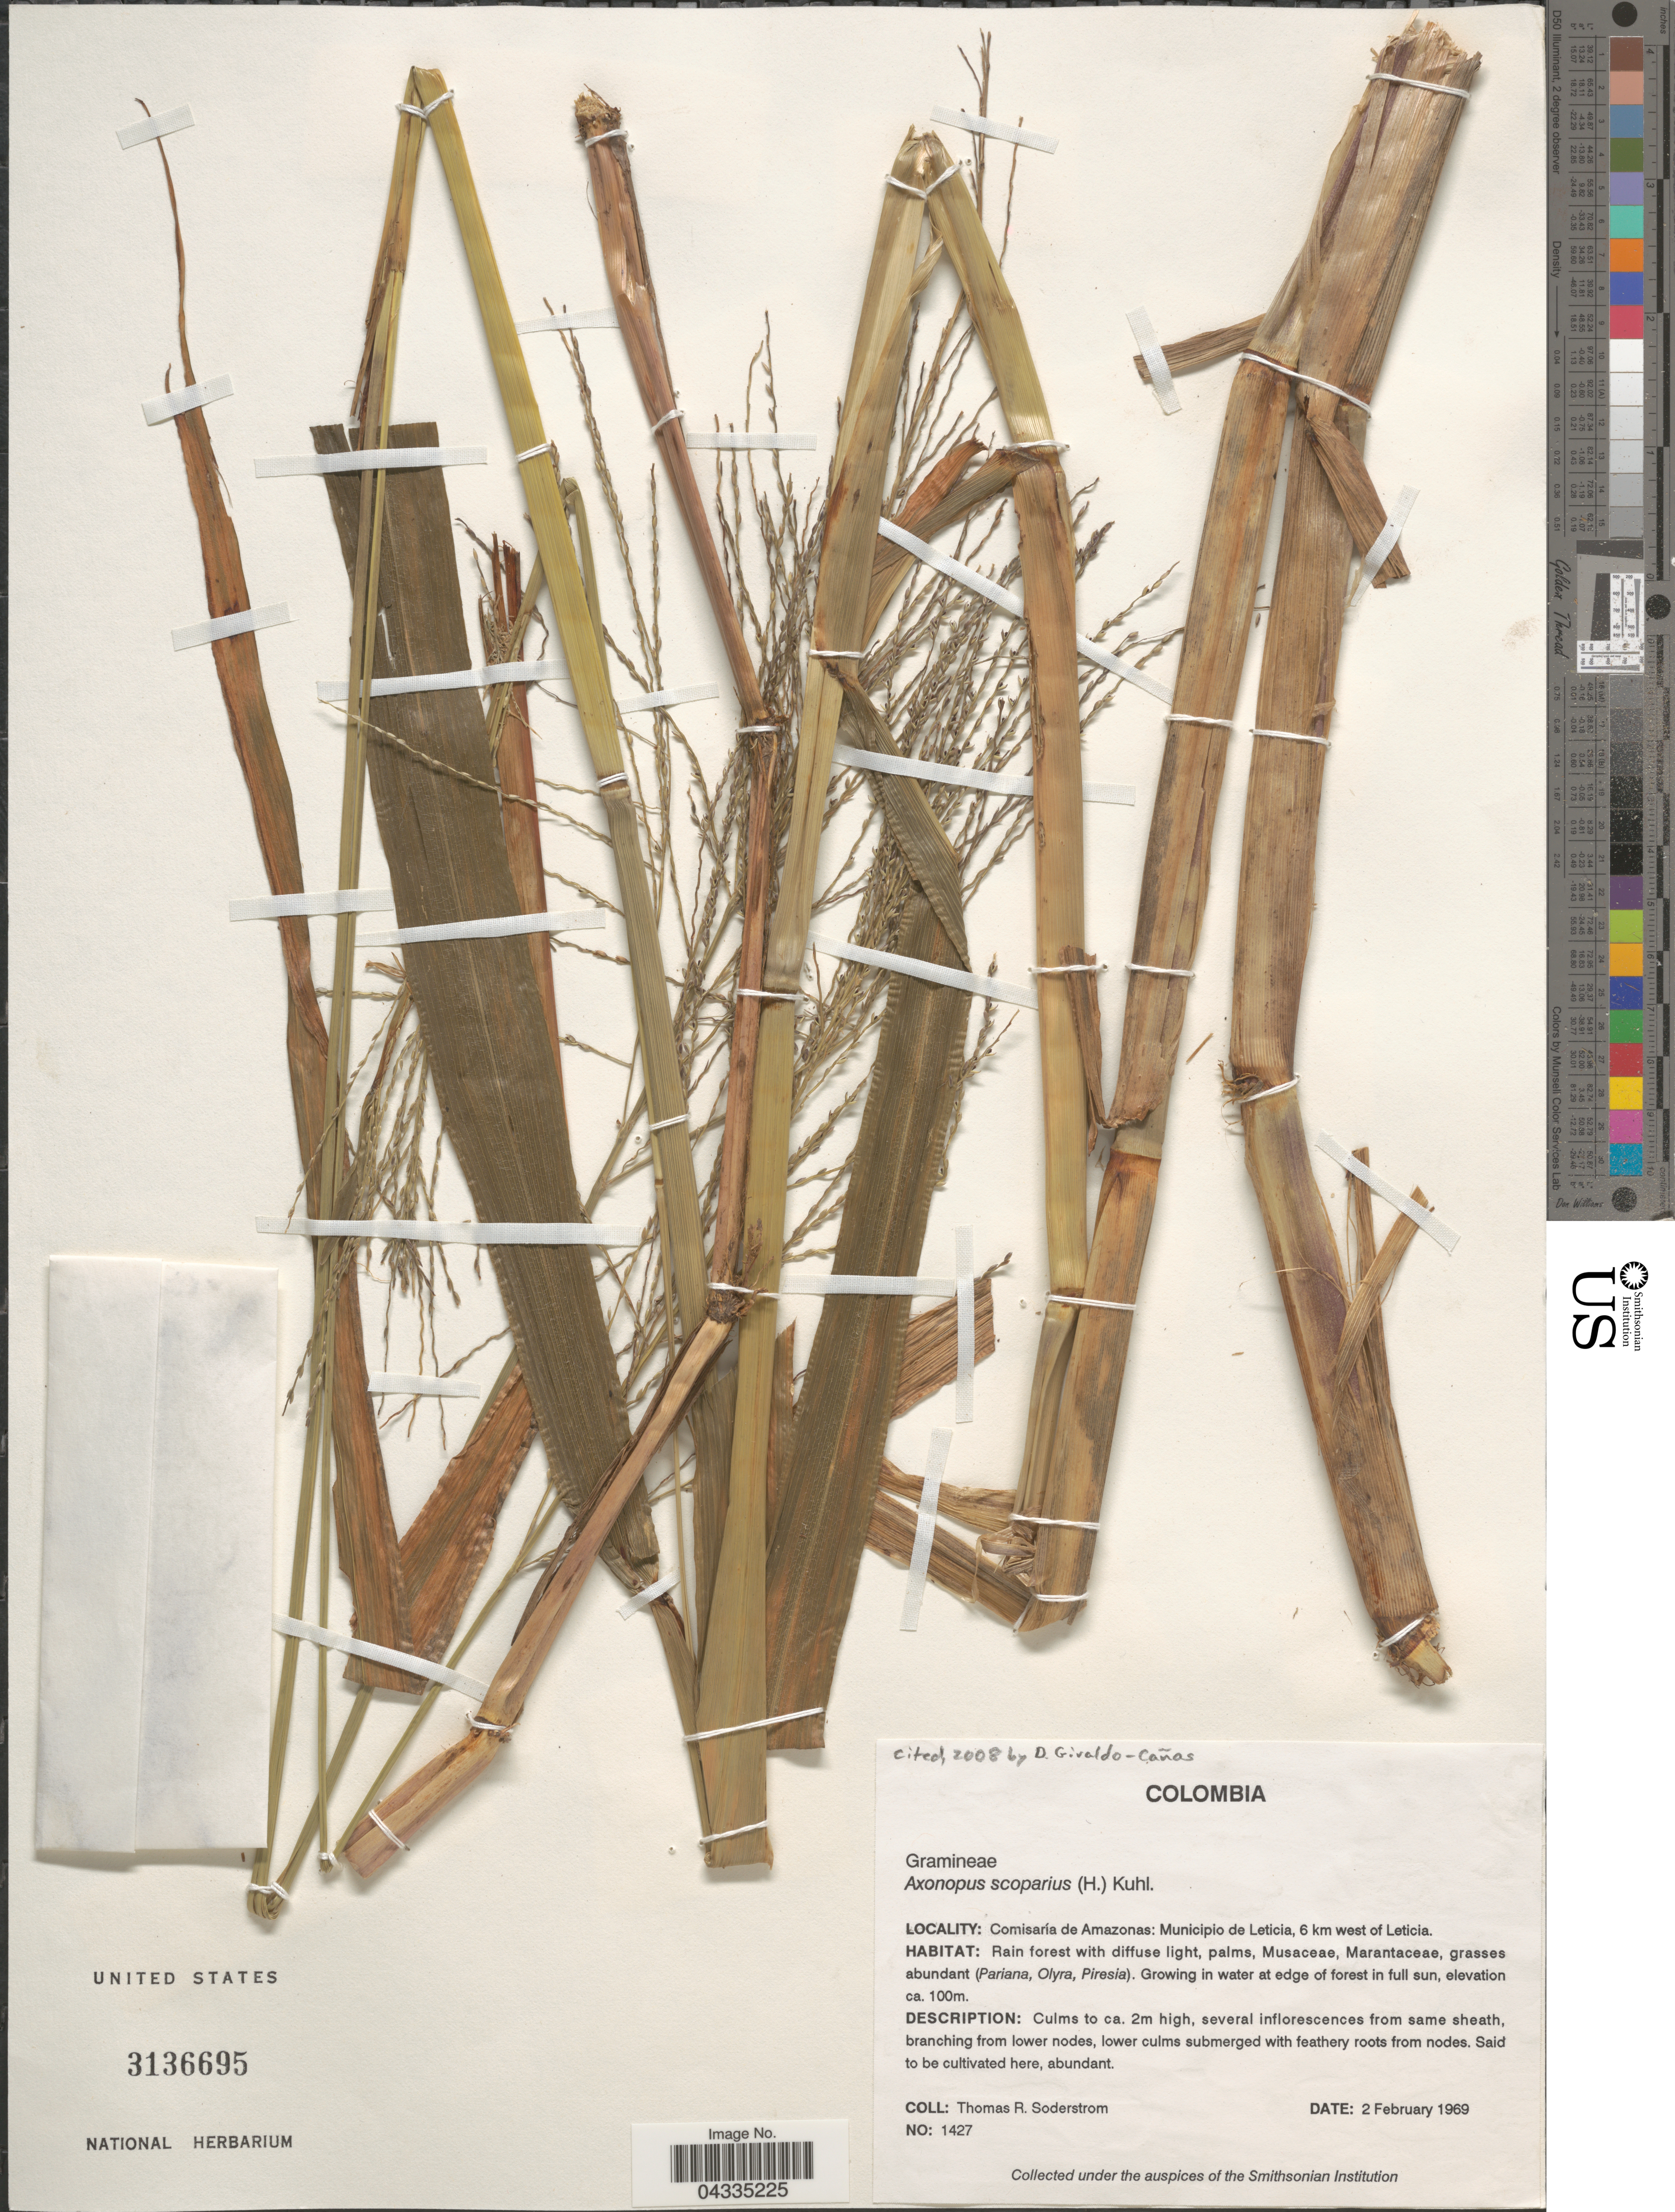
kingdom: Plantae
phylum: Tracheophyta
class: Liliopsida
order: Poales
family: Poaceae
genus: Axonopus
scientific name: Axonopus scoparius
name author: (Flüggé) Kuhlm.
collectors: T. R. Soderstrom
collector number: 1427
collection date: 1969-02-02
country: Colombia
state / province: Amazônas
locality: Comisaría de Amazonas: Municipio de Leticia, 6 km west of Leticia. Growing in water at edge of forest in full sun.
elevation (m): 100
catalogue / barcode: US 3136695